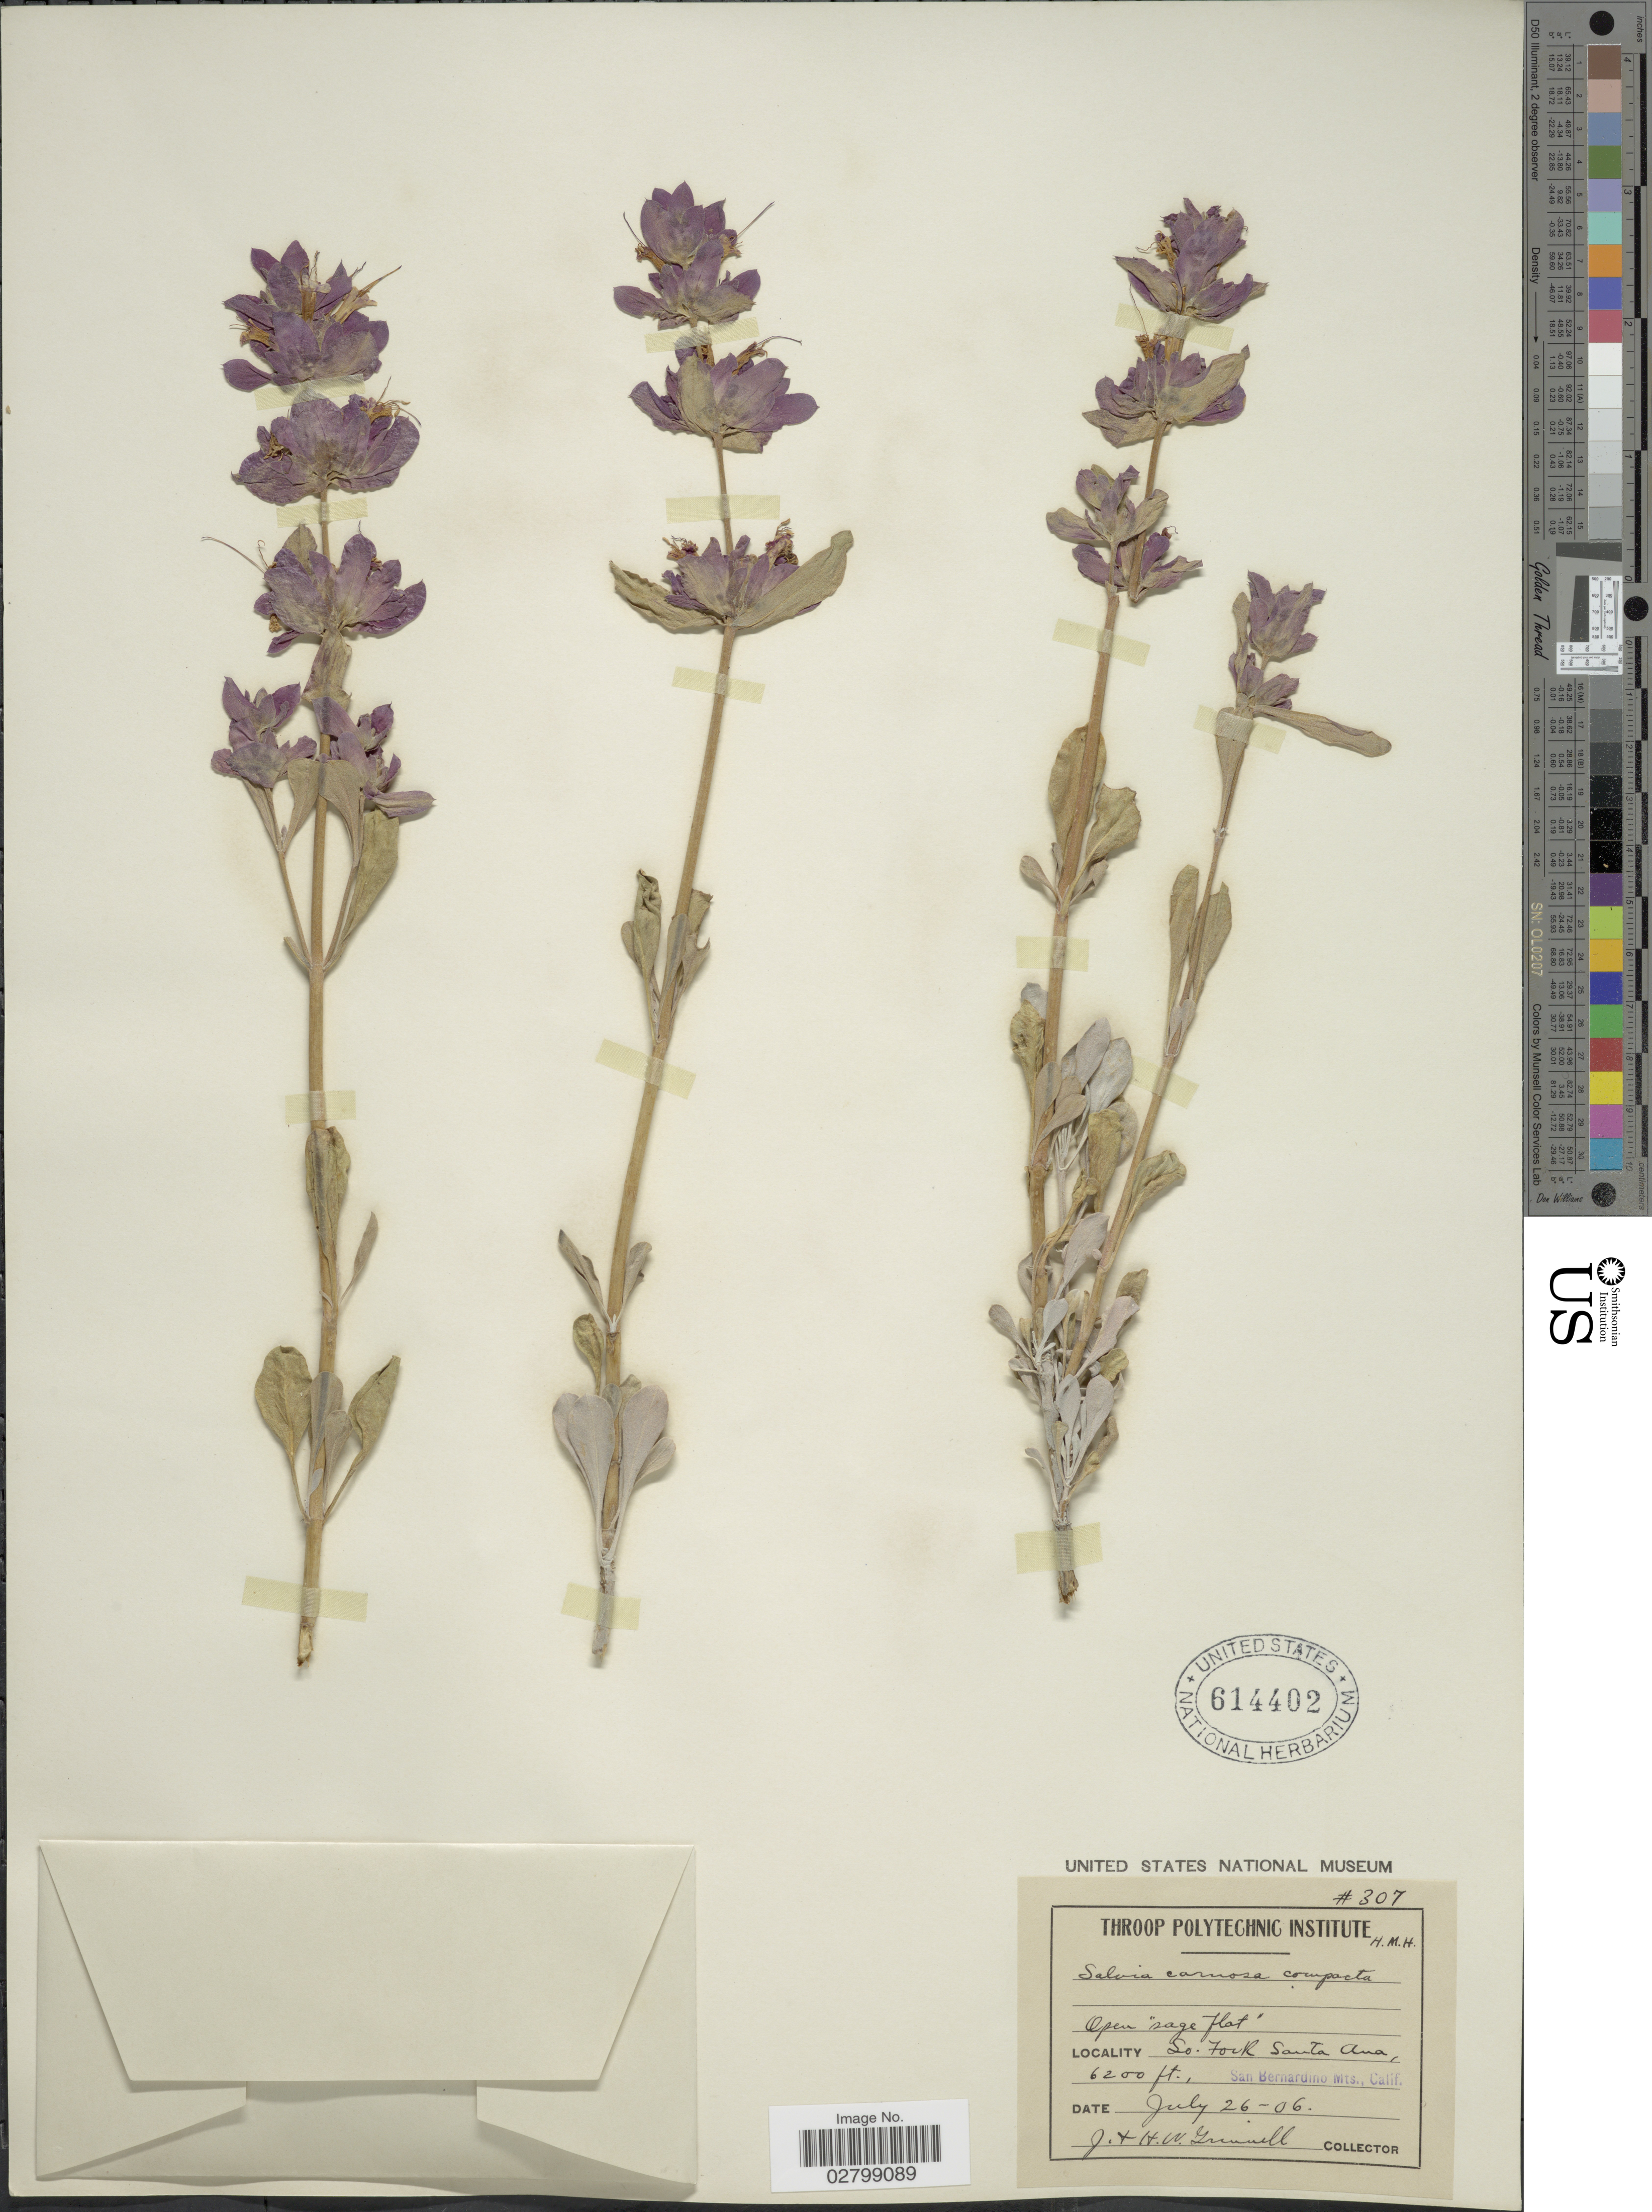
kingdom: Plantae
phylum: Tracheophyta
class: Magnoliopsida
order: Lamiales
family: Lamiaceae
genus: Salvia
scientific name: Salvia carnosa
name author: Douglas ex Greene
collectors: J. Grinnell & H. Grinnell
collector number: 307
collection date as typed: Transcribed d/m/y: 26/7/6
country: United States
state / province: California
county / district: San Bernardino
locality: So. Fork, Santa Ana, San Bernardino Mts.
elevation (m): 1890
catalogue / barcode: US 614402